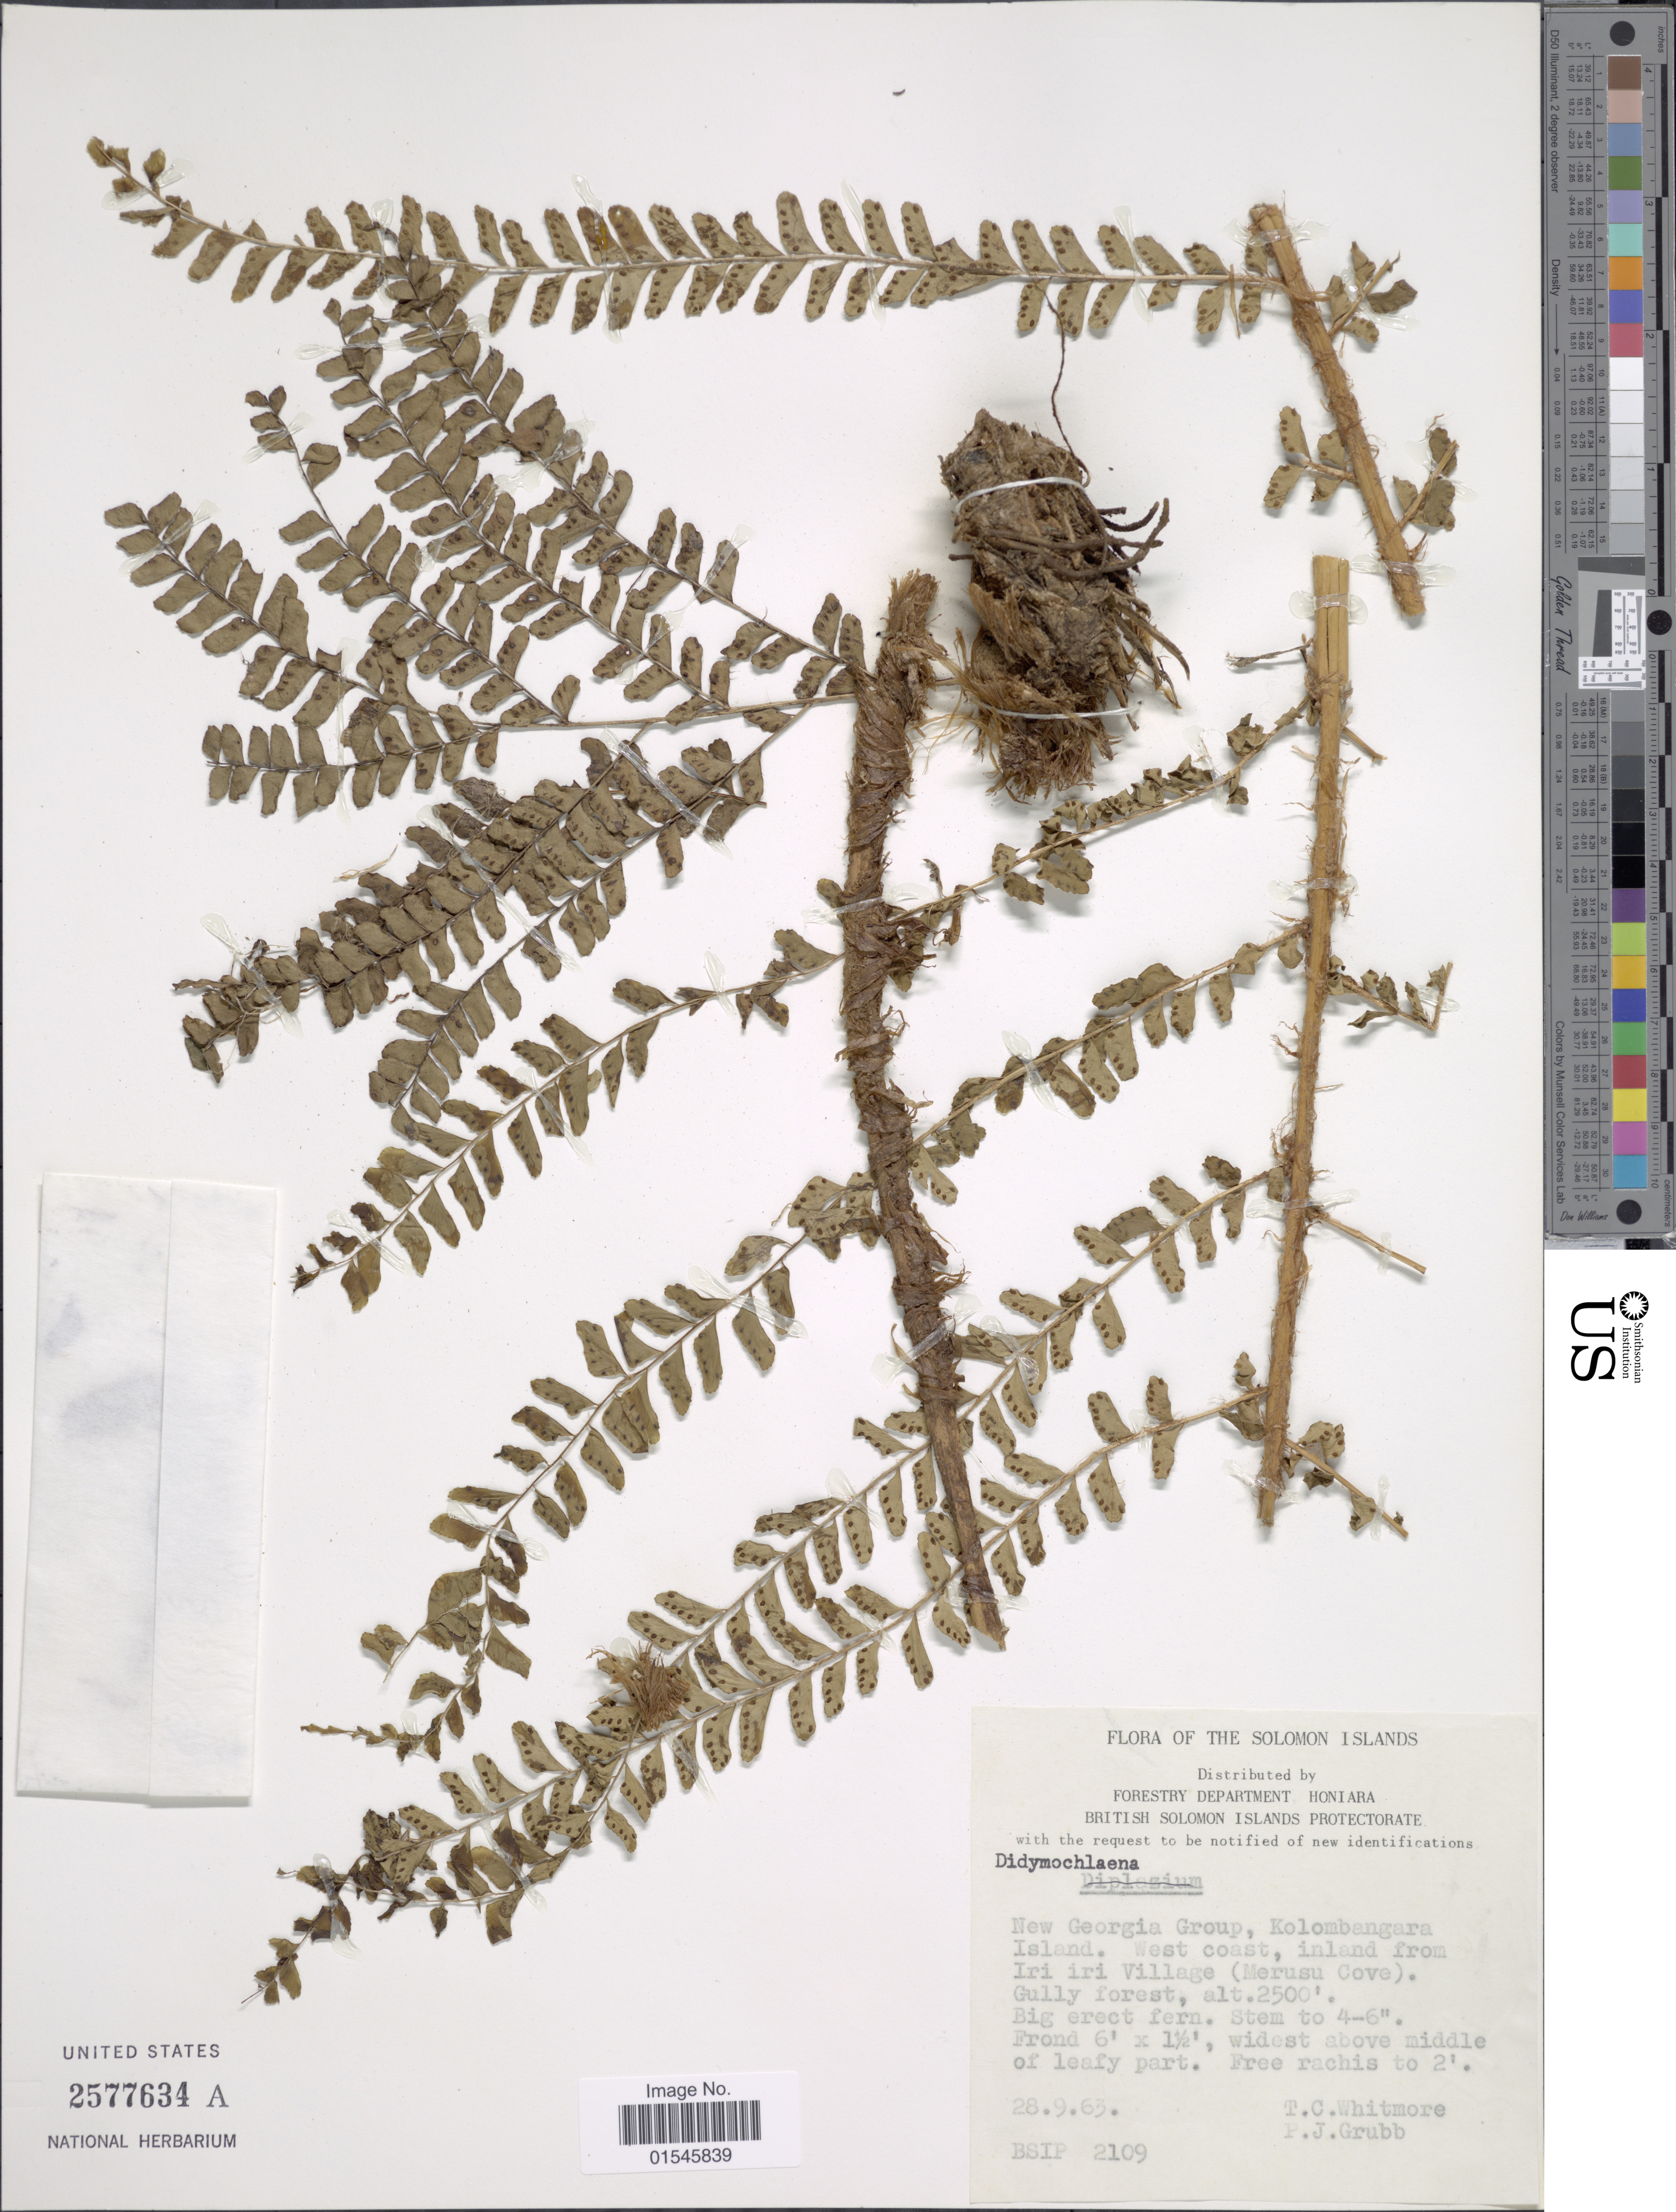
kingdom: Plantae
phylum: Tracheophyta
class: Polypodiopsida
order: Polypodiales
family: Didymochlaenaceae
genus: Didymochlaena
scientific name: Didymochlaena truncatula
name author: (Sw.) J. Sm.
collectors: T. C. Whitmore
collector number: BSIP 2109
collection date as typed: Transcribed d/m/y: 28/9/63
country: Solomon Islands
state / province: Solomon Islands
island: Kolombangara [Nduke]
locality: New Georgia Group, Kolombangara Island. West coast, inland from Iri iri Village (Merusu Cove). Gully forest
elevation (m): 762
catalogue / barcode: US 2577634A